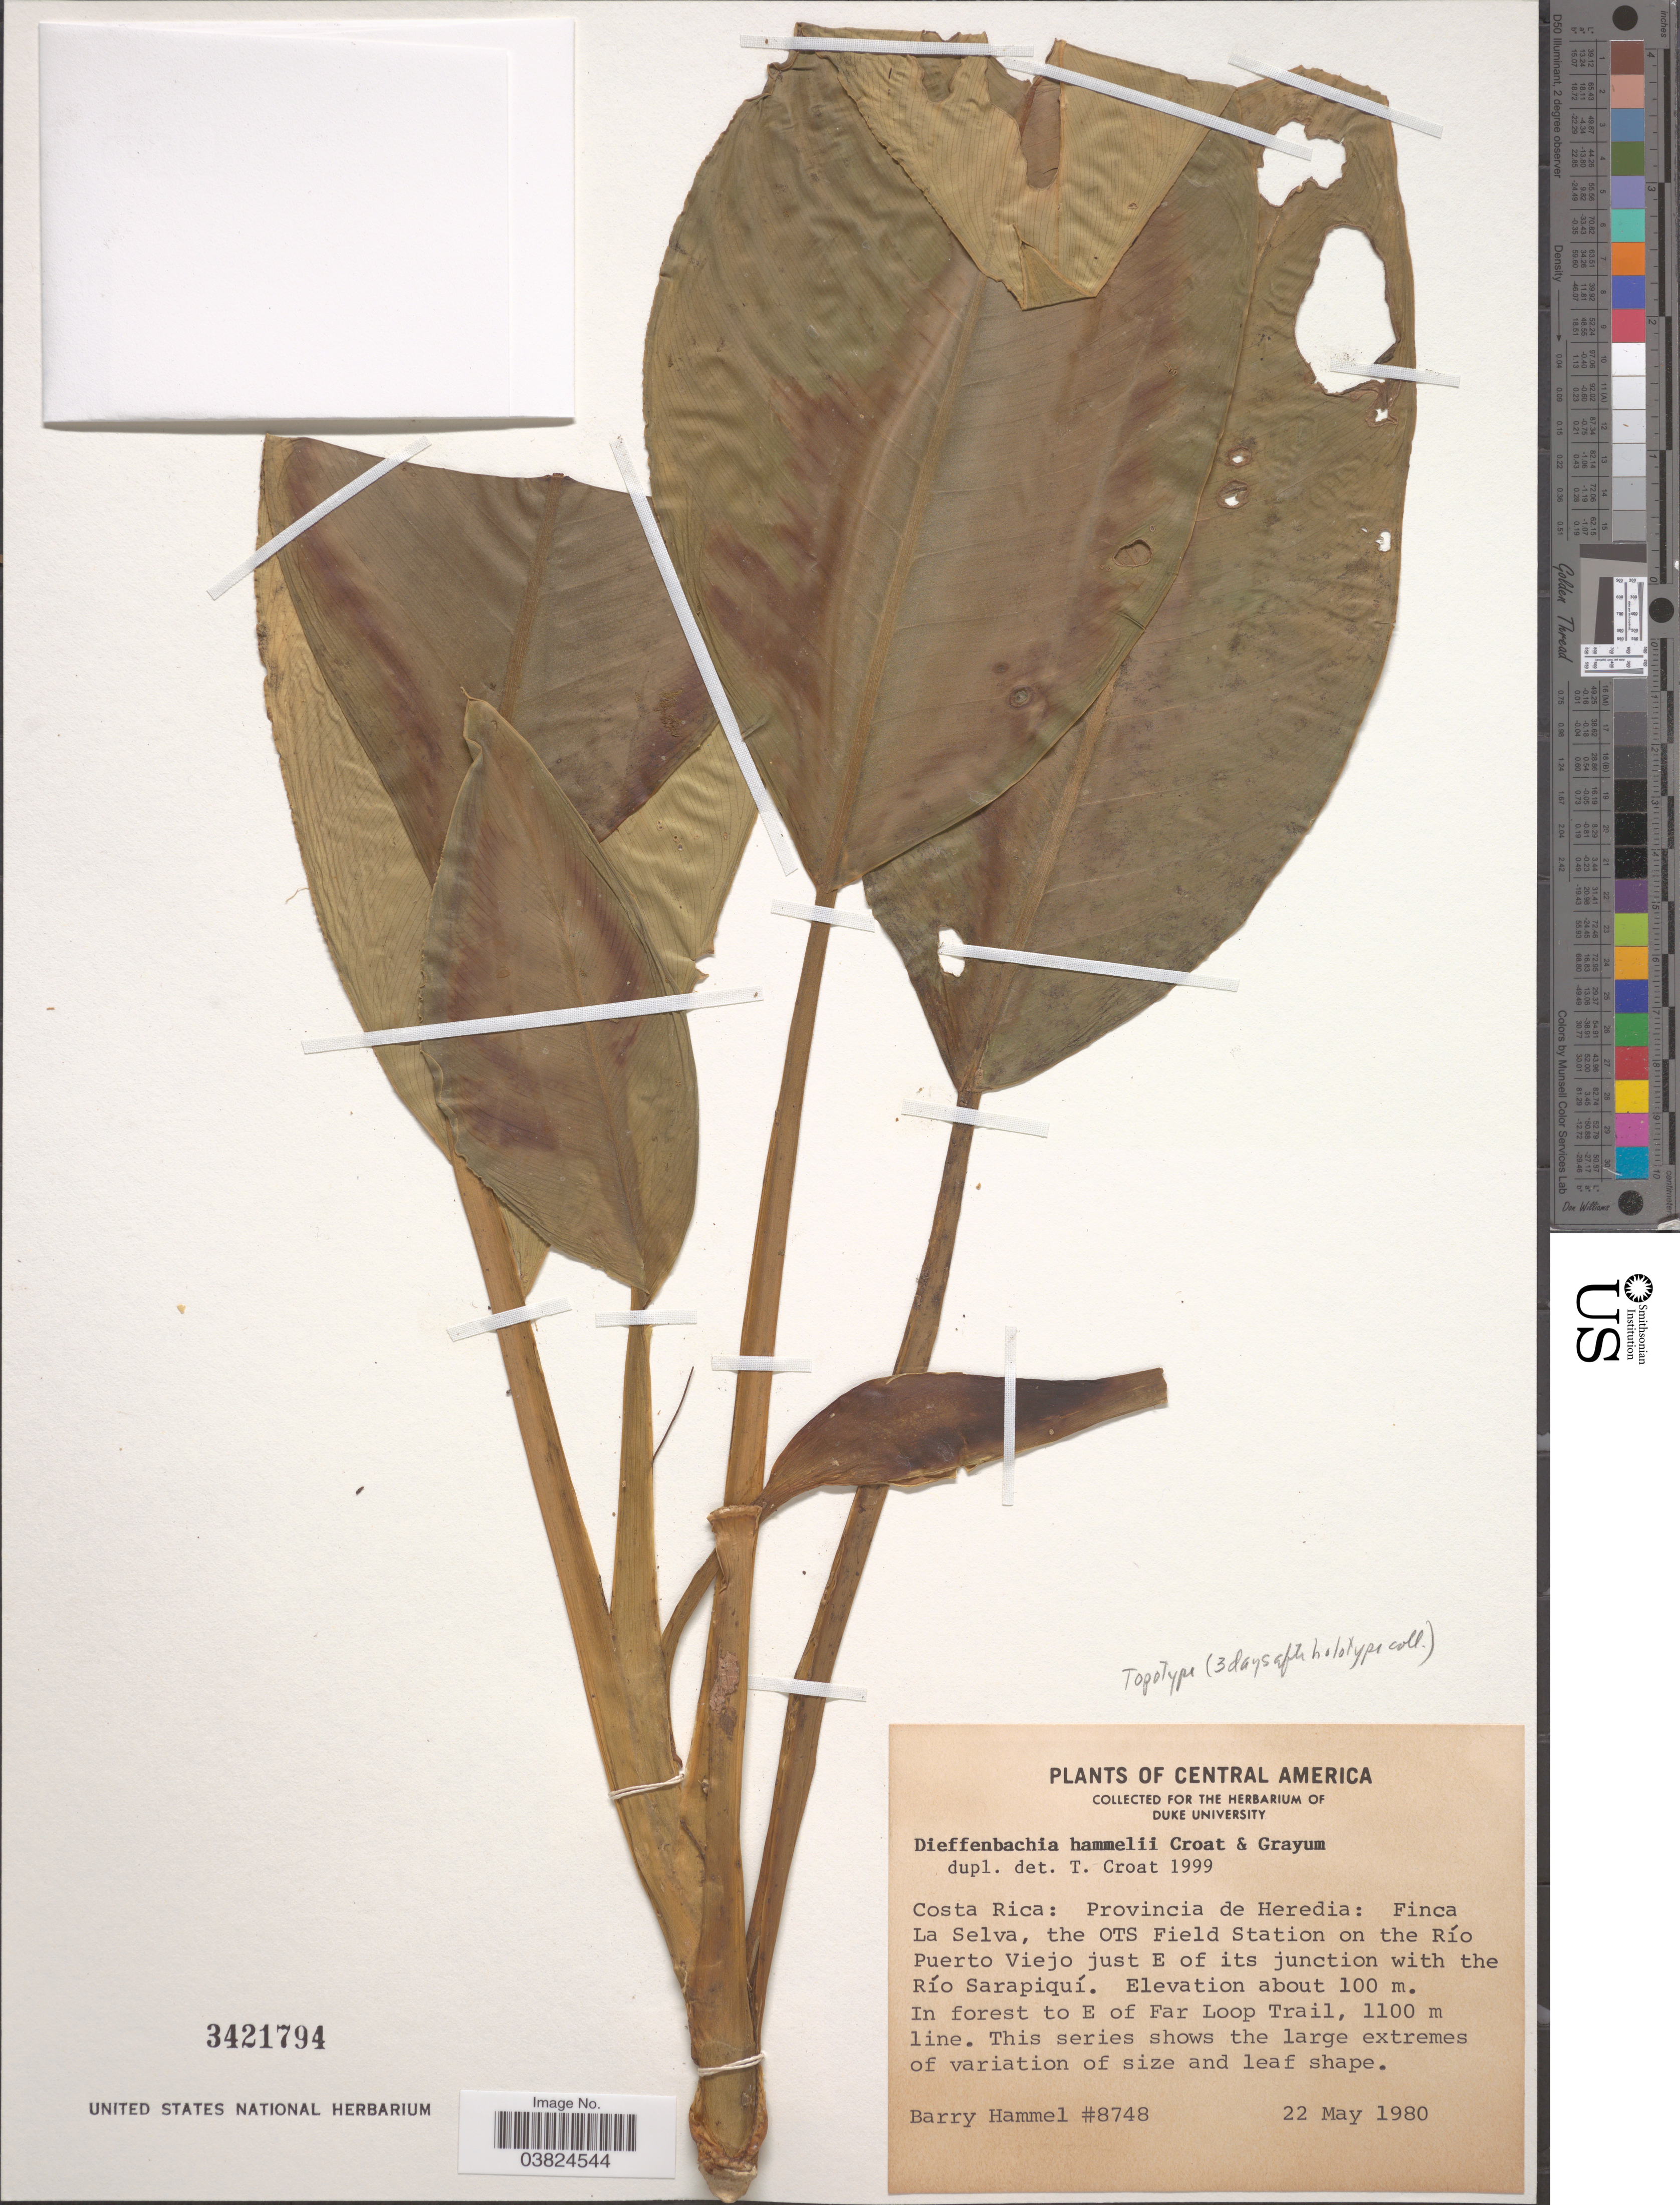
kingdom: Plantae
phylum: Tracheophyta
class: Liliopsida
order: Alismatales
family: Araceae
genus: Dieffenbachia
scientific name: Dieffenbachia hammelii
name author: Croat & Grayum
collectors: B. Hammel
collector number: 8748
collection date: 1980-05-22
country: Costa Rica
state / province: Heredia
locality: Finca La Selva, the OTS Field Station on the Río Puerto Viejo just E of its junction with the Río Sarapiquí. In forest to E of Far Loop Trail, 1100 m line.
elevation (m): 100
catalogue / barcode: US 3421794